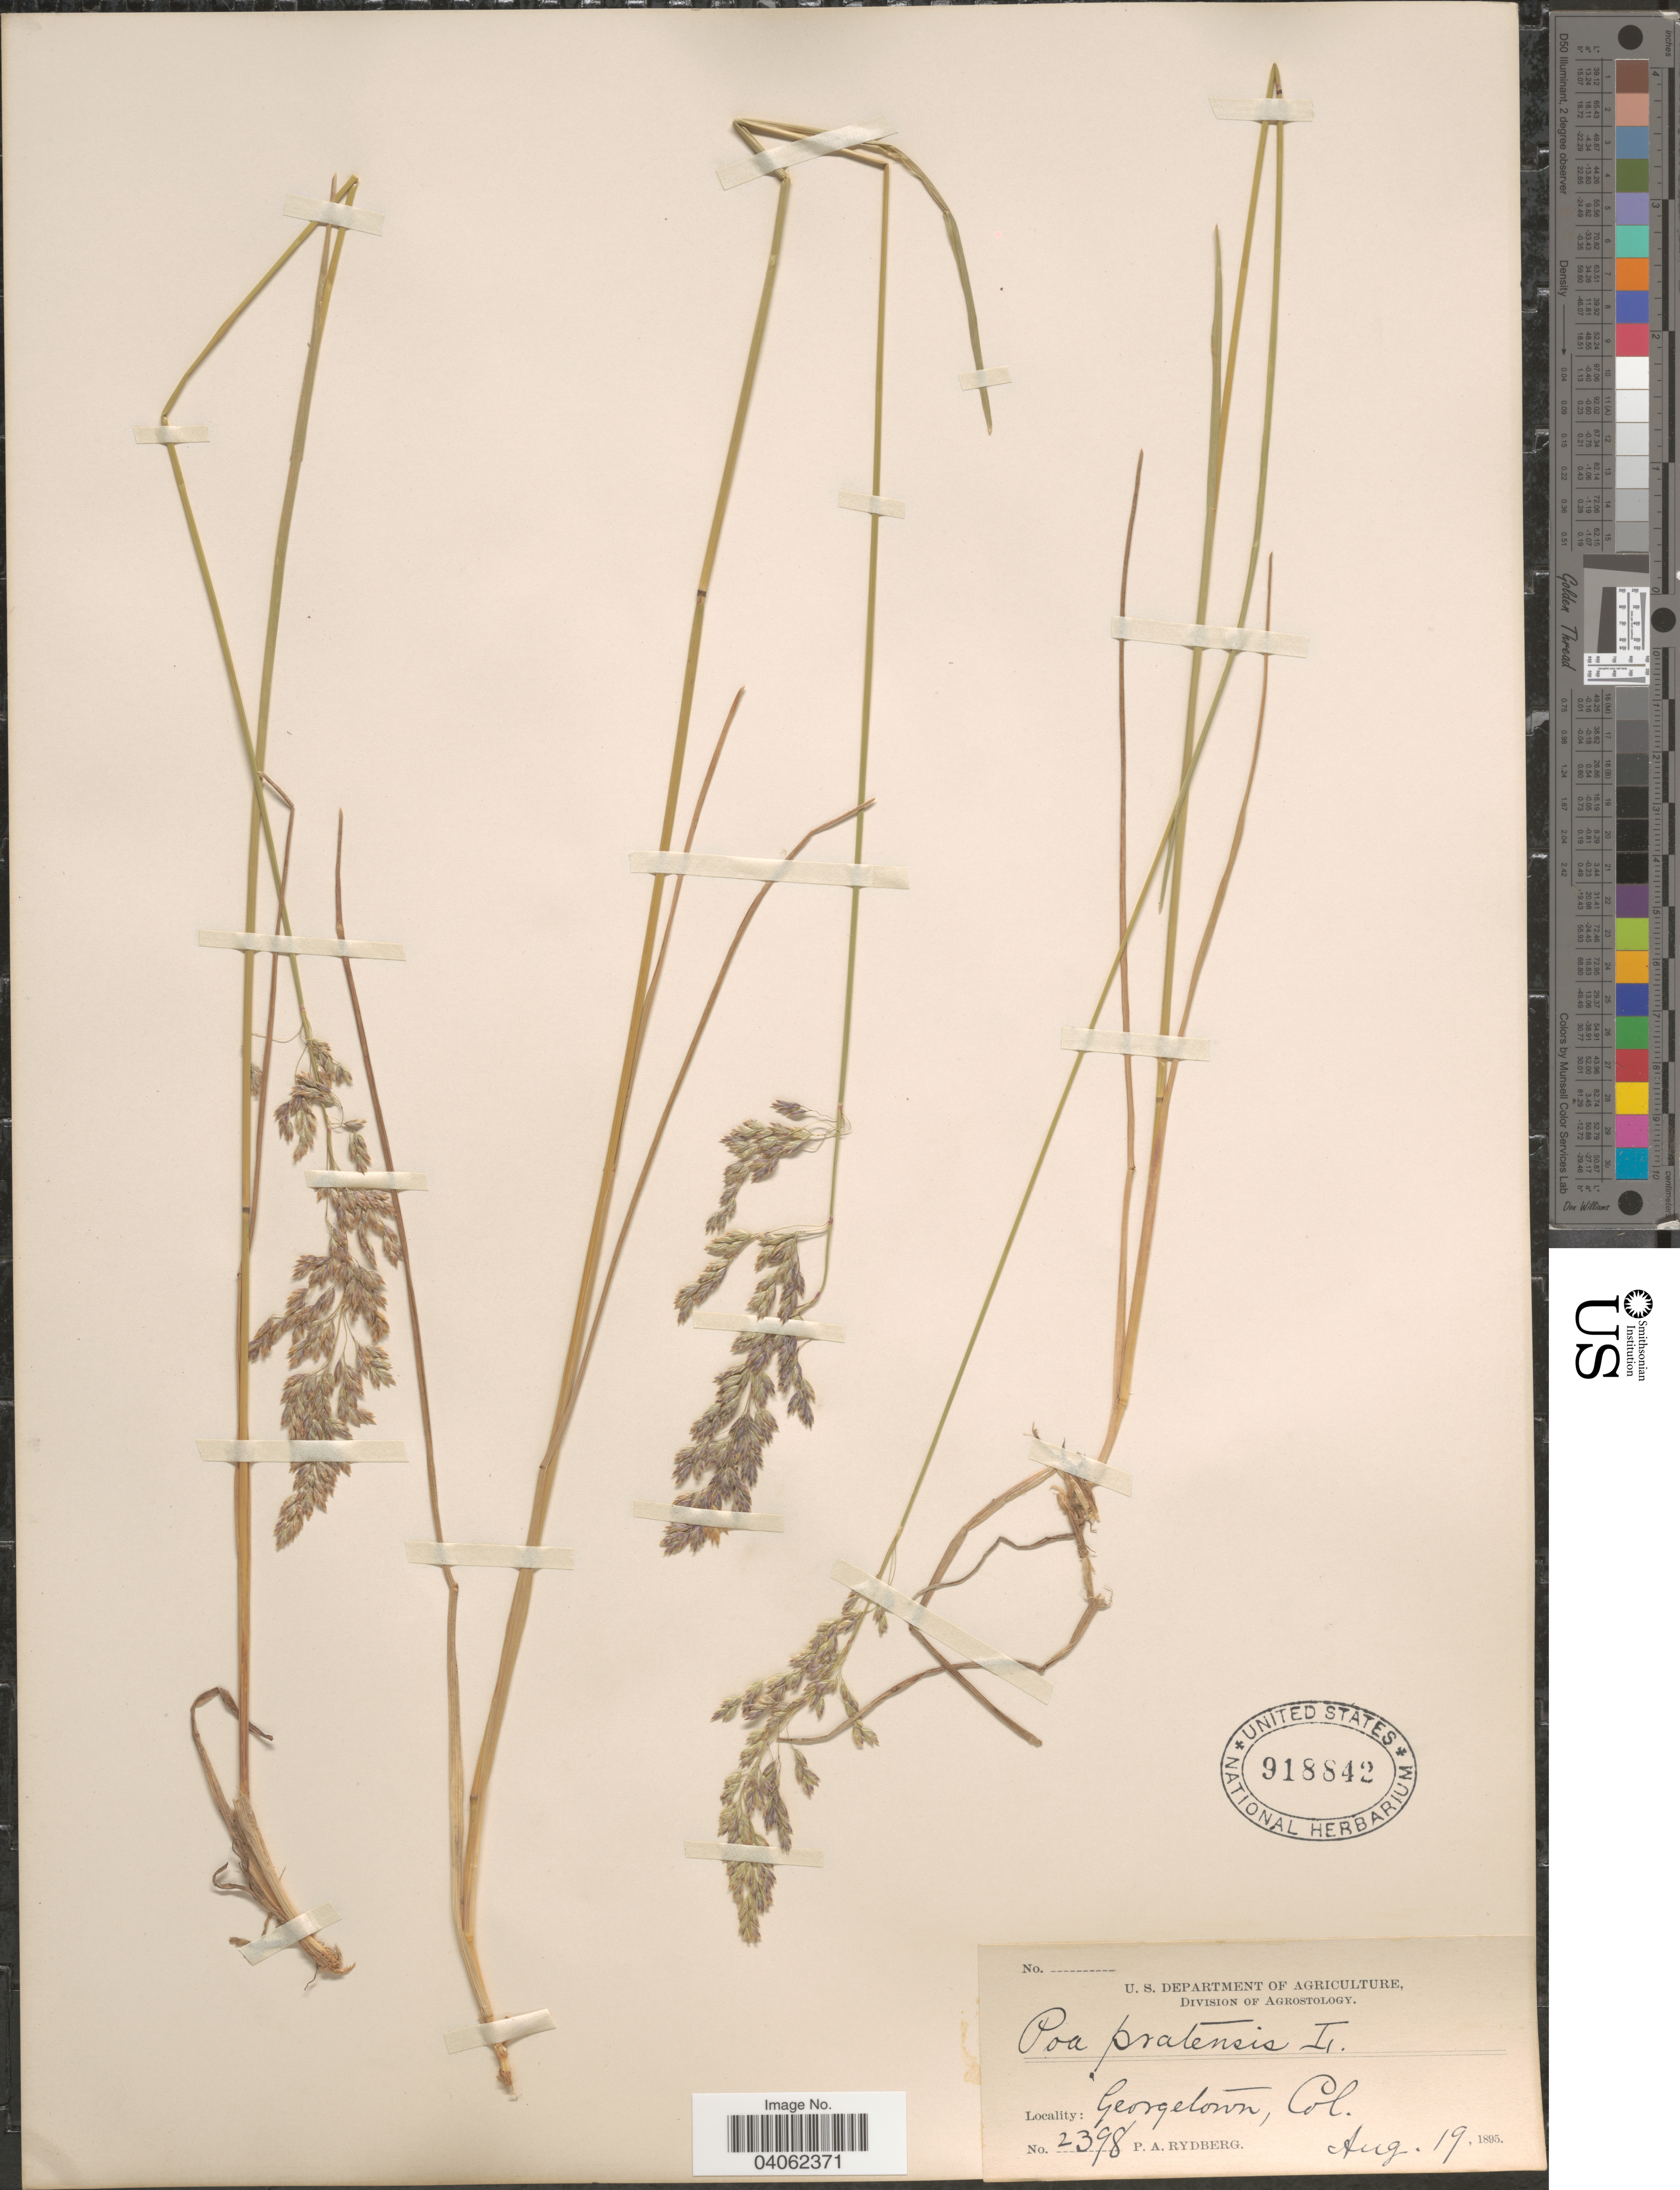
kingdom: Plantae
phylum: Tracheophyta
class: Liliopsida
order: Poales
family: Poaceae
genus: Poa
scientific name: Poa pratensis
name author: L.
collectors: P. A. Rydberg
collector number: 2398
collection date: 1895-08-19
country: United States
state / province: Colorado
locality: Georgetown.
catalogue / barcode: US 918842